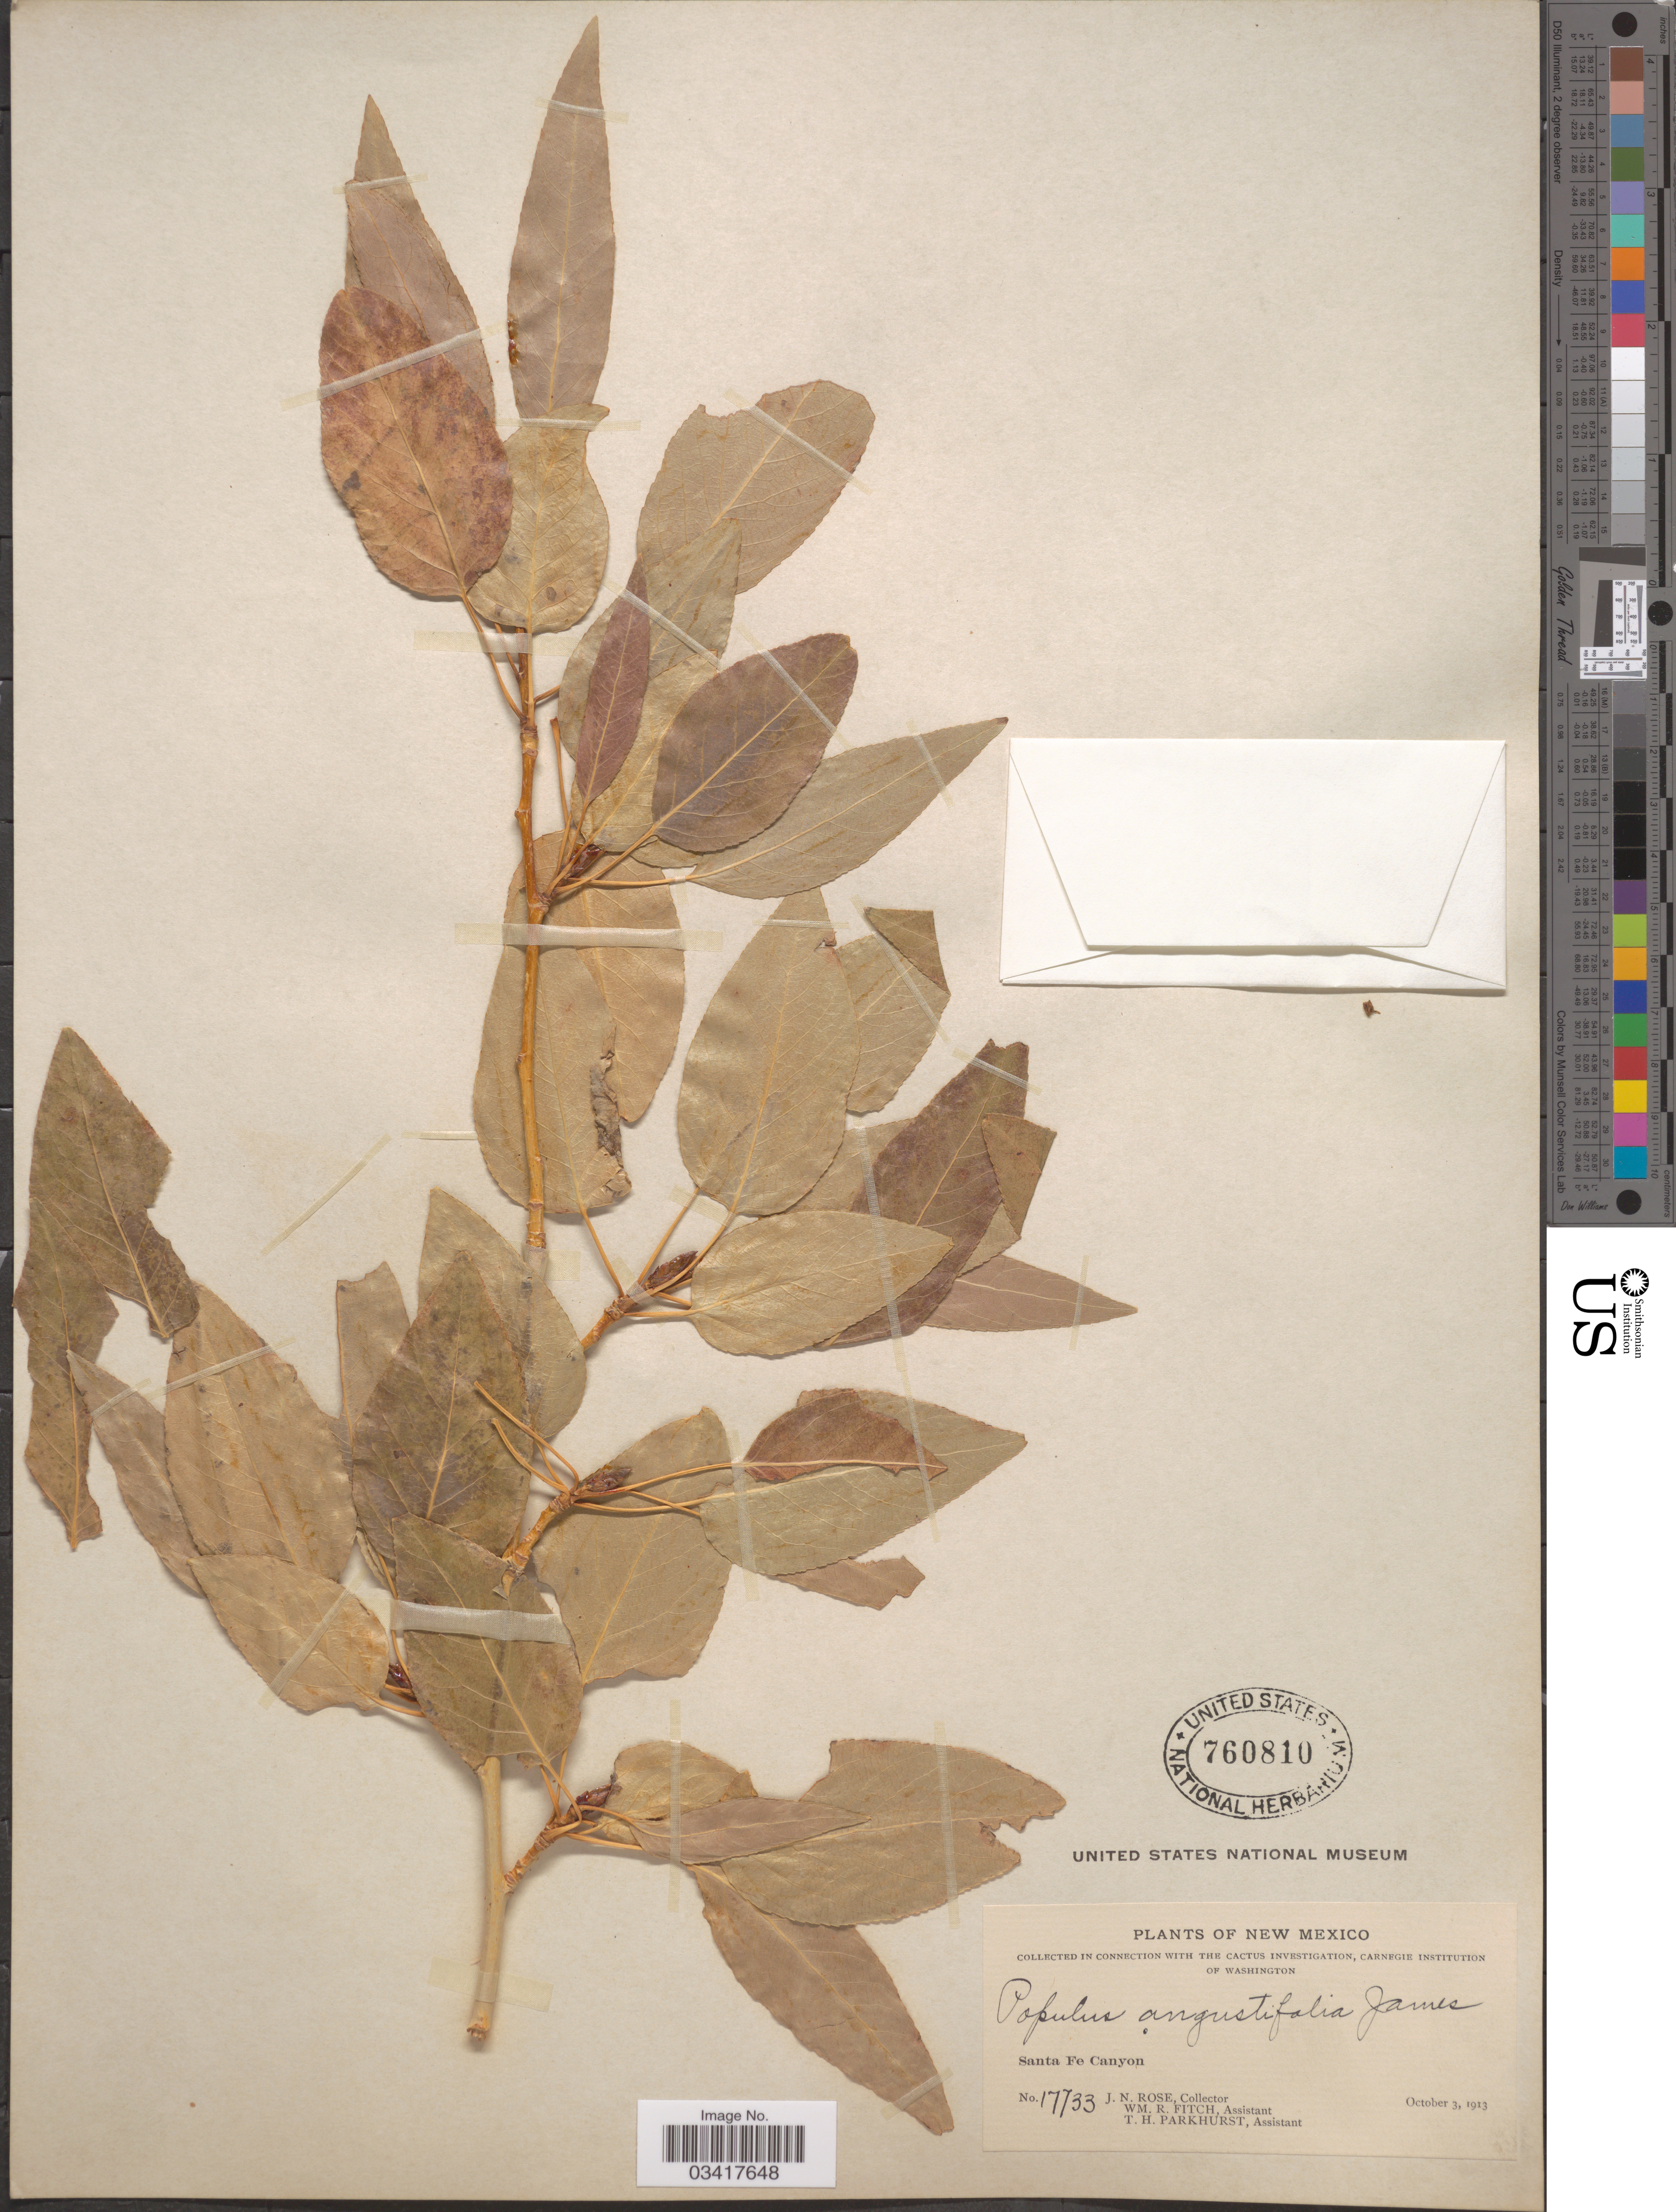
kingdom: Plantae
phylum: Tracheophyta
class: Magnoliopsida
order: Malpighiales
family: Salicaceae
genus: Populus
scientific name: Populus angustifolia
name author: E. James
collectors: J. N. Rose, W. R. Fitch & T. Parkhurst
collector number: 17733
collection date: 1913-10-03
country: United States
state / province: New Mexico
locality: Santa Fe Canyon.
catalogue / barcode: US 760810